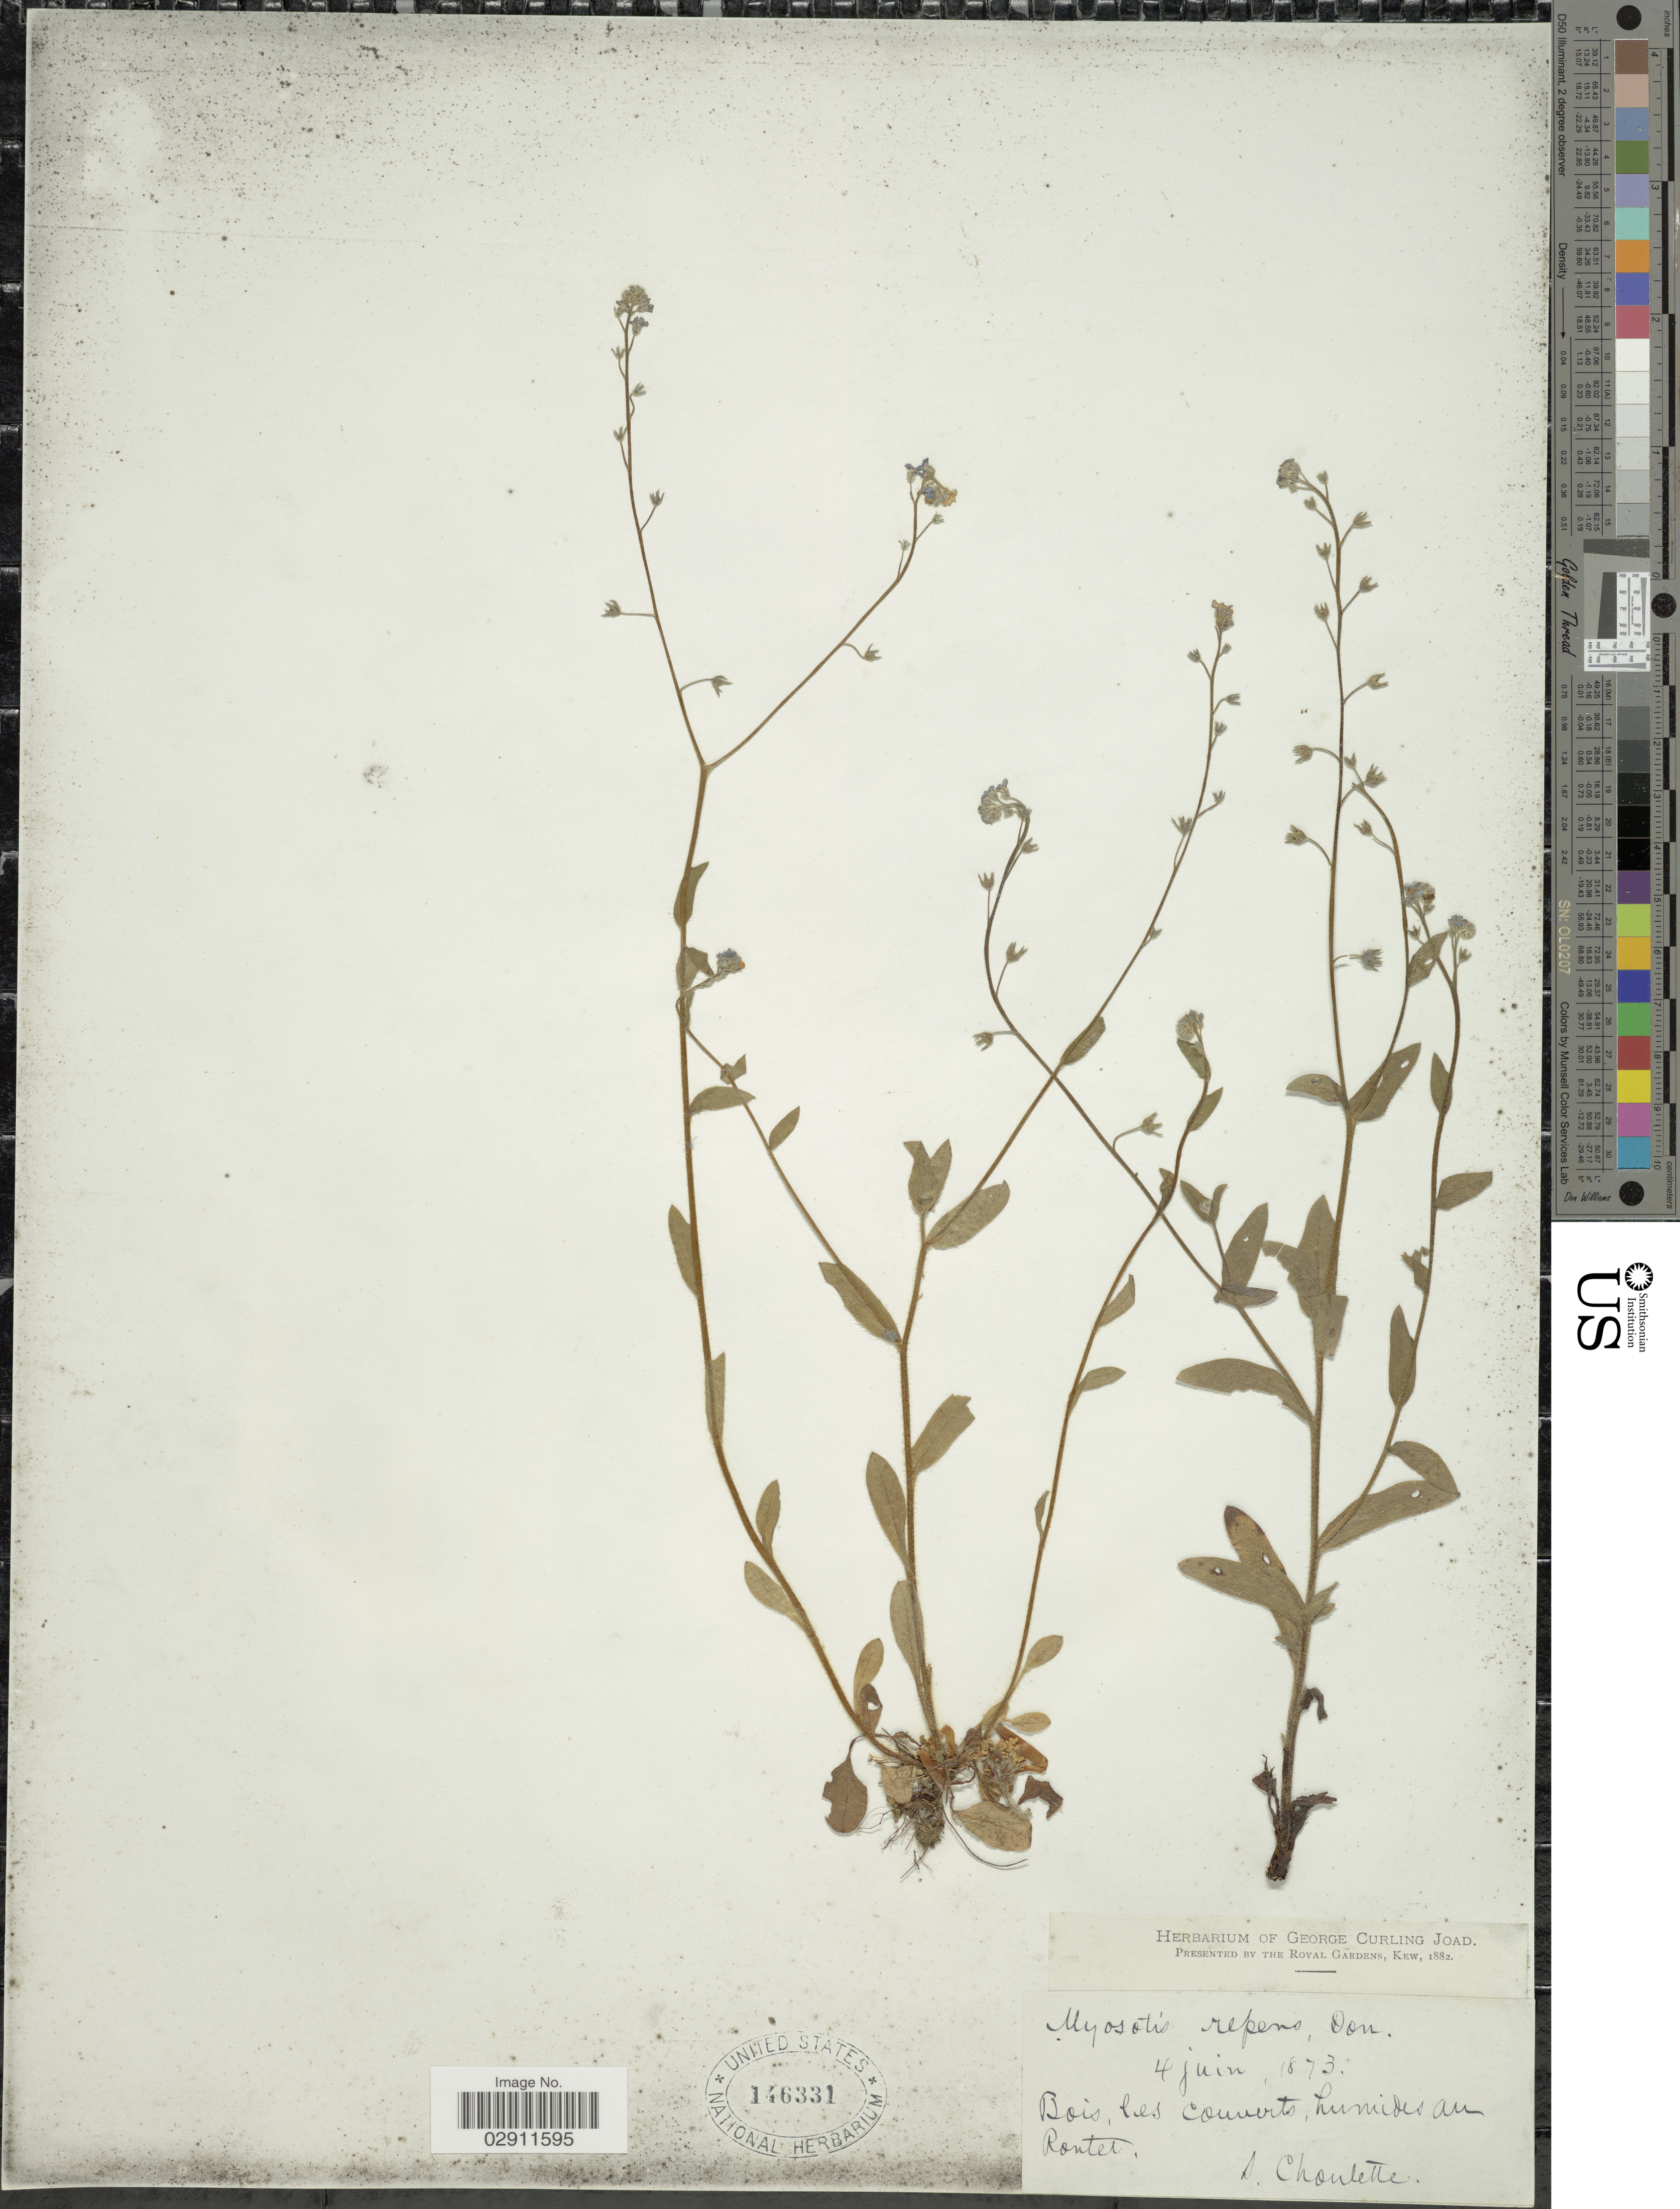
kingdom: Plantae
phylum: Tracheophyta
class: Magnoliopsida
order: Boraginales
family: Boraginaceae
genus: Myosotis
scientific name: Myosotis repens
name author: G. Don ex Hook.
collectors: S. Choulette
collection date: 1873-06-04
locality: Bois les couverts, humides an Ronter [interpreted].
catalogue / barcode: US 146331